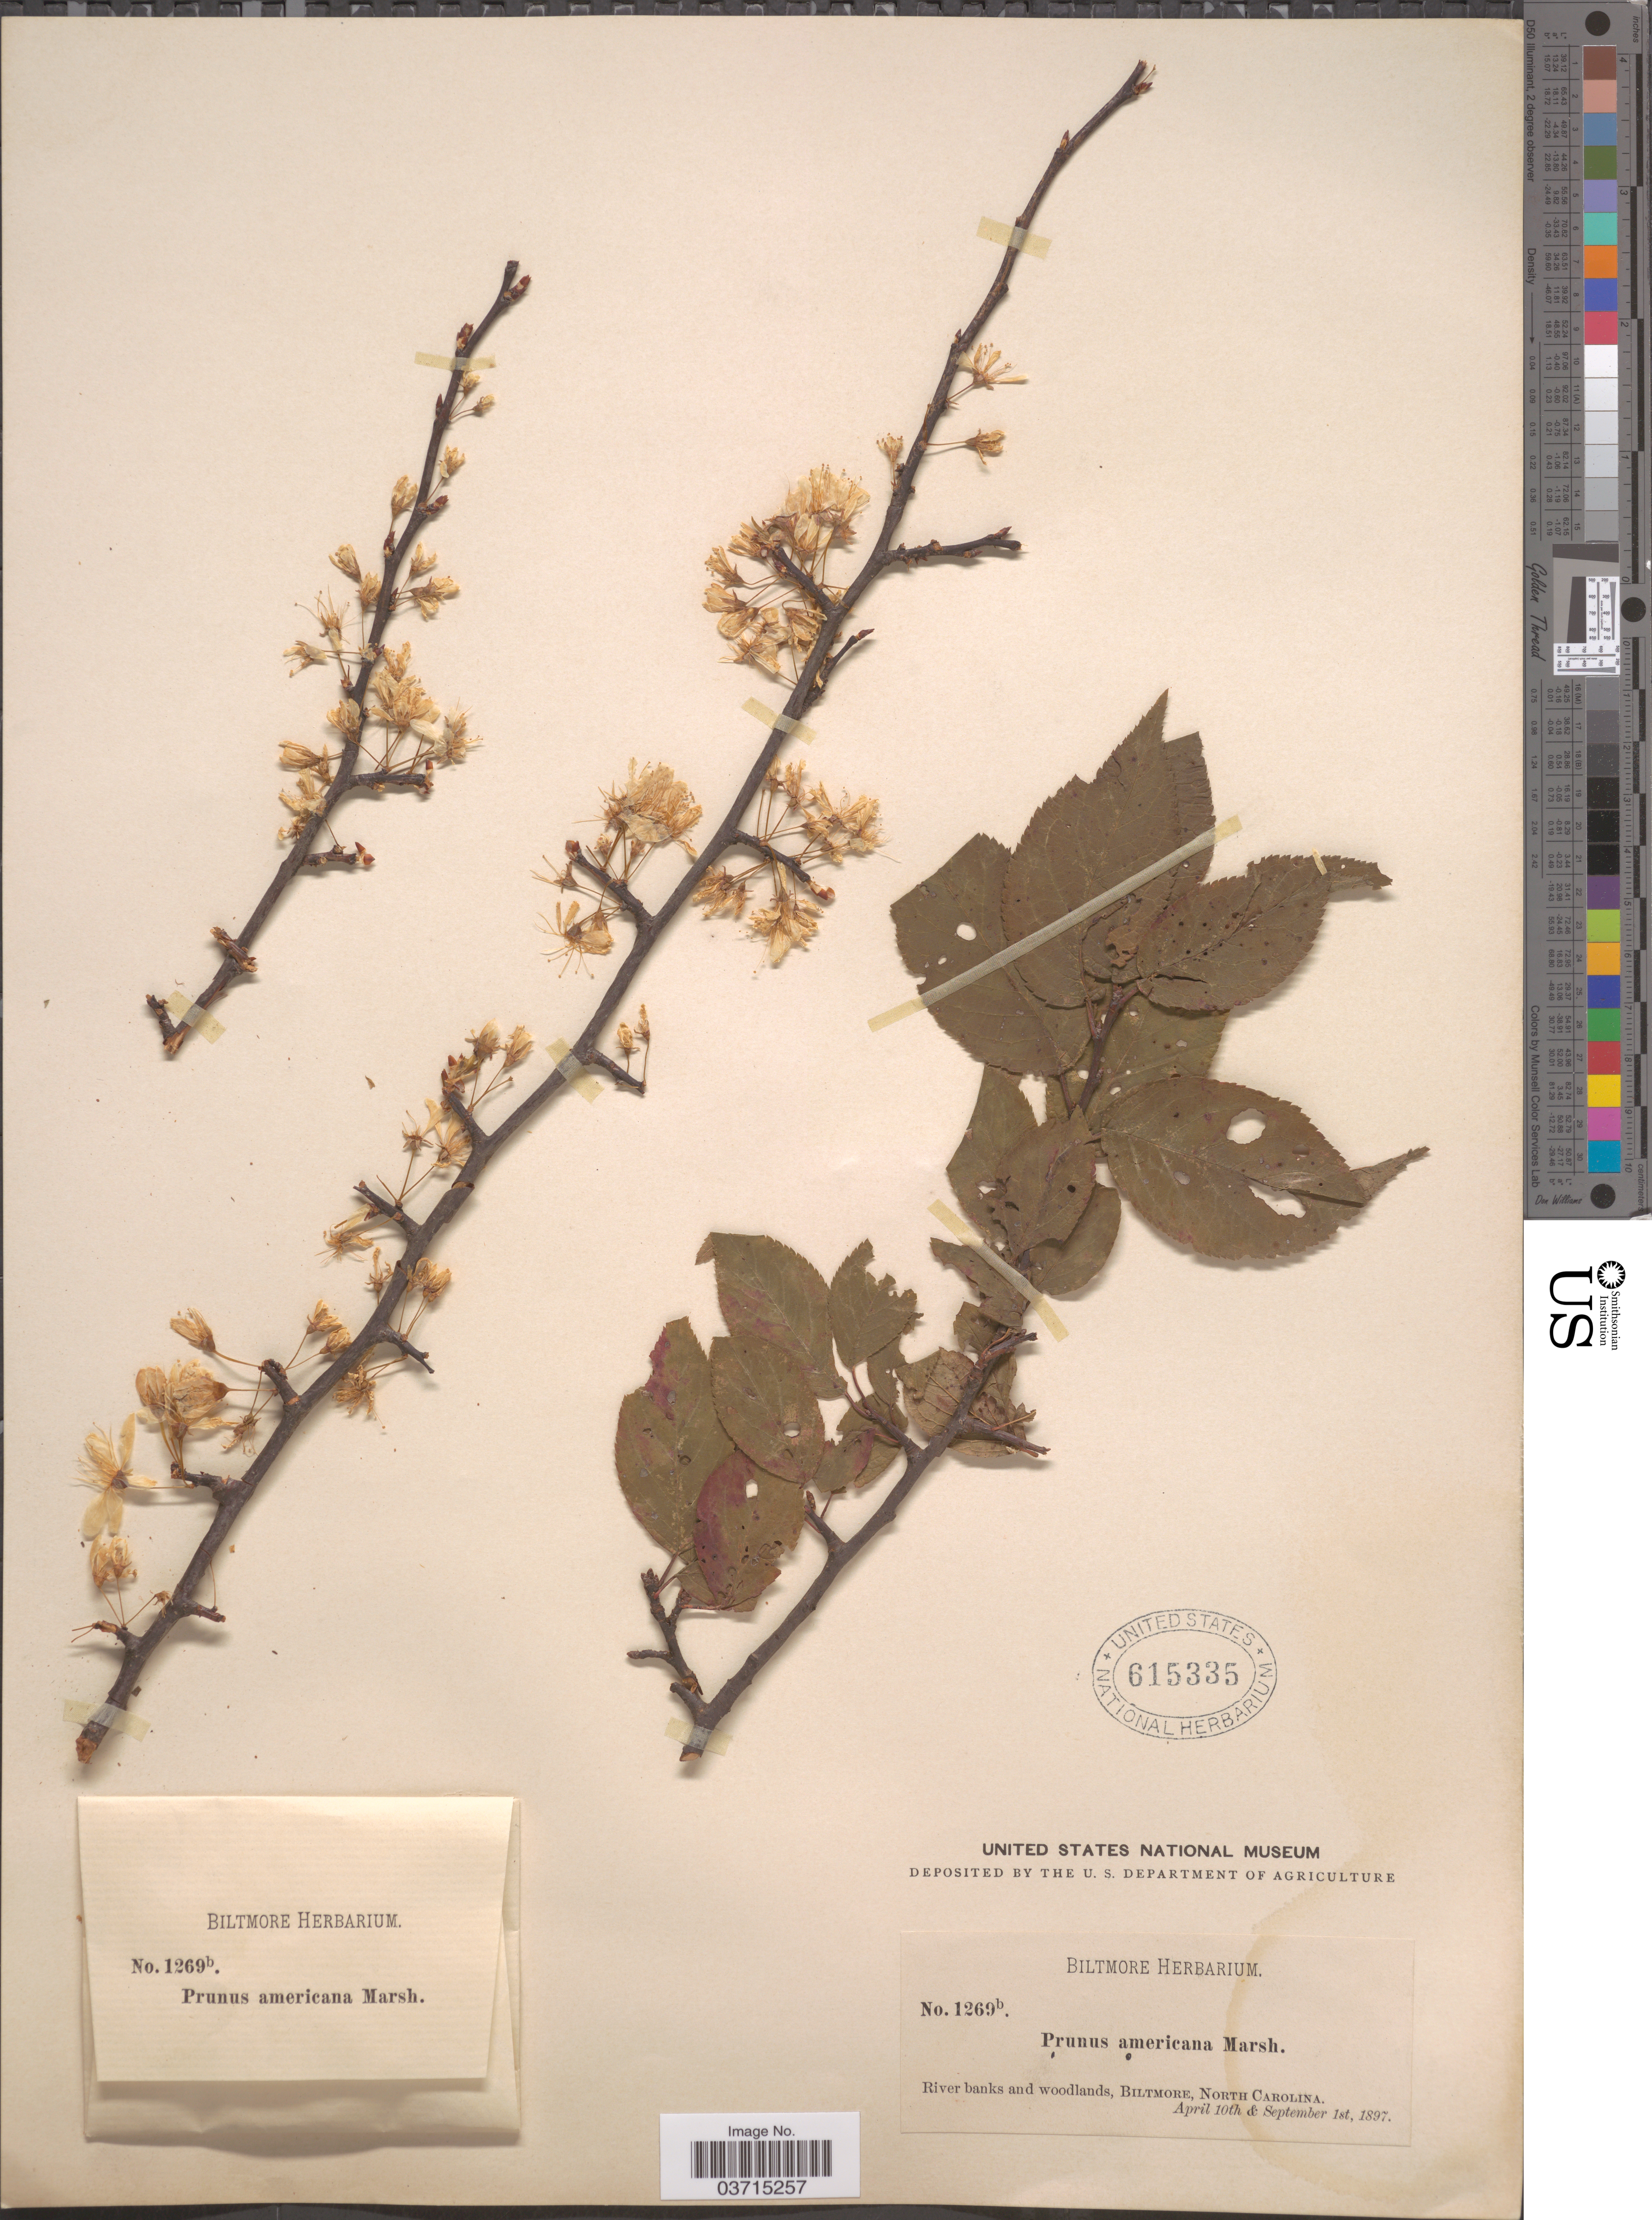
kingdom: Plantae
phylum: Tracheophyta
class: Magnoliopsida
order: Rosales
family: Rosaceae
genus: Prunus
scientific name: Prunus americana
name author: Marshall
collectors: ex herb. Biltmore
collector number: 1269b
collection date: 1897-04-10/1897-09-01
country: United States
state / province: North Carolina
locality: Biltmore.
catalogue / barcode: US 615335